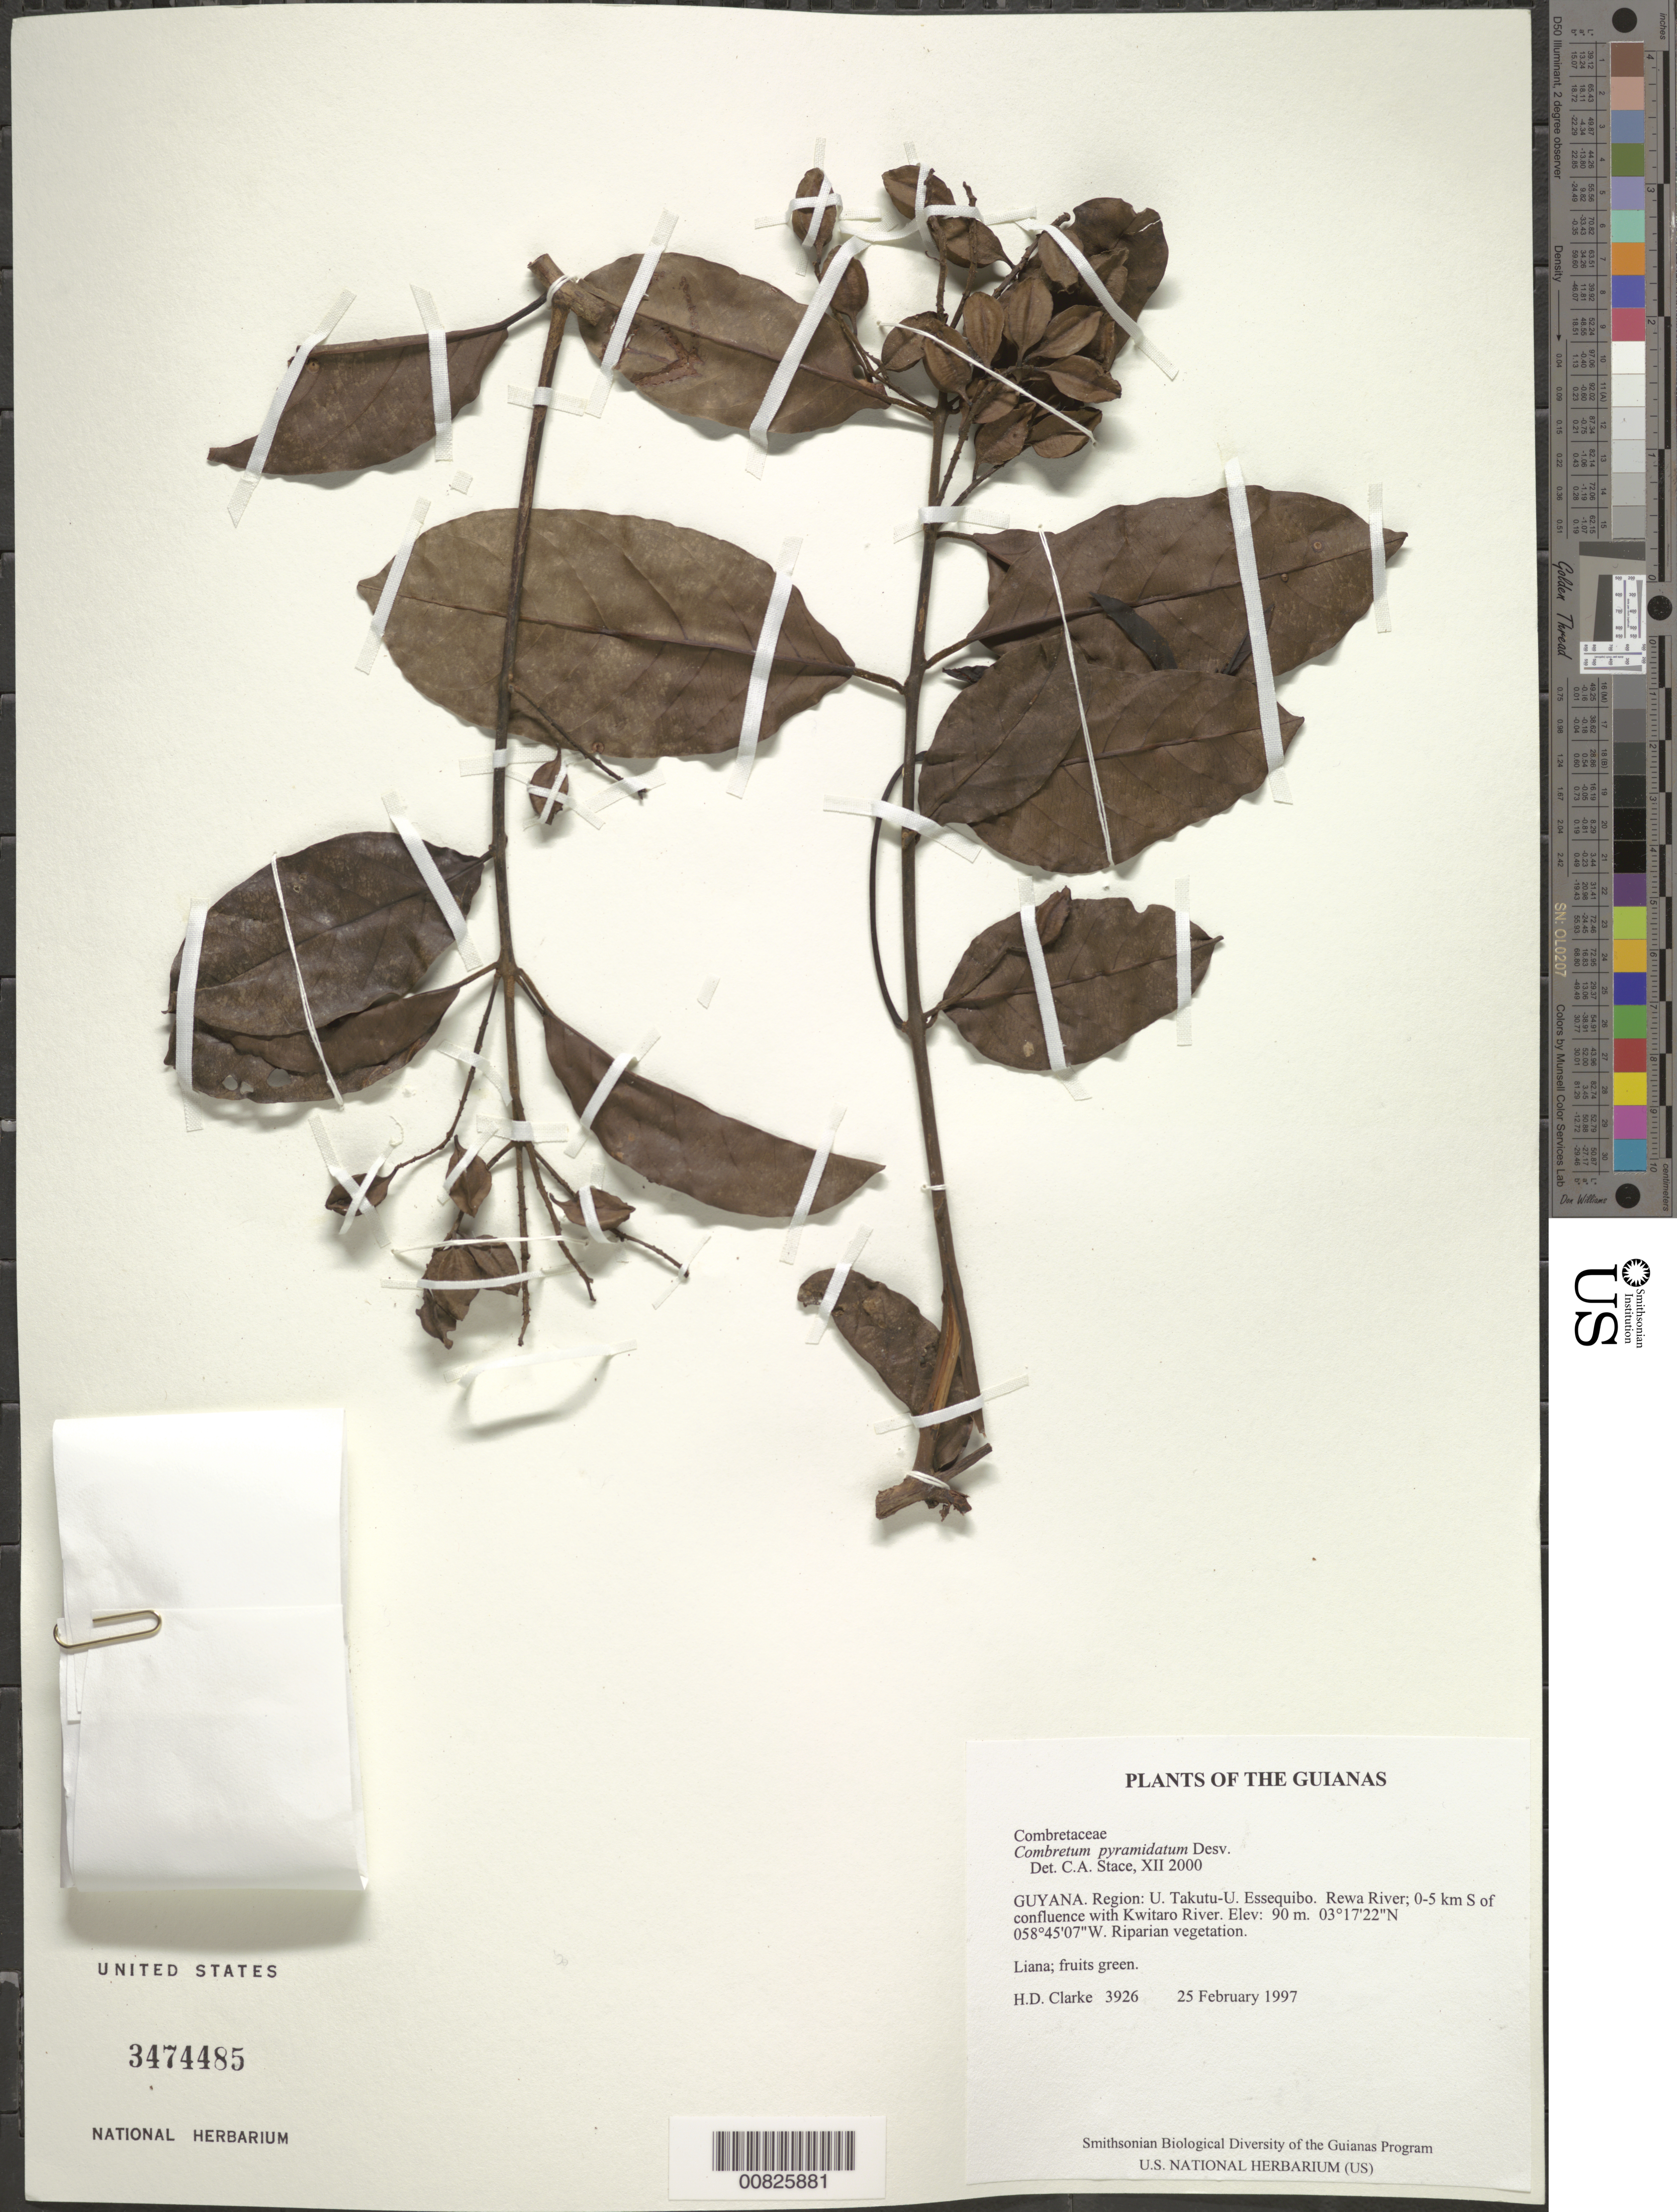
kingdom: Plantae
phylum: Tracheophyta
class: Magnoliopsida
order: Myrtales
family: Combretaceae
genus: Combretum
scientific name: Combretum pyramidatum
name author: Desv.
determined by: Stace, C. A.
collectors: H. D. Clarke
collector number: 3926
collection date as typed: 25 February 1997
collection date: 1997-02-25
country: Guyana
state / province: U. Takutu-U. Essequibo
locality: Rewa River; 0-5 km S of confluence with Kwitaro River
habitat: Riparian vegetation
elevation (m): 90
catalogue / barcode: US 3474485